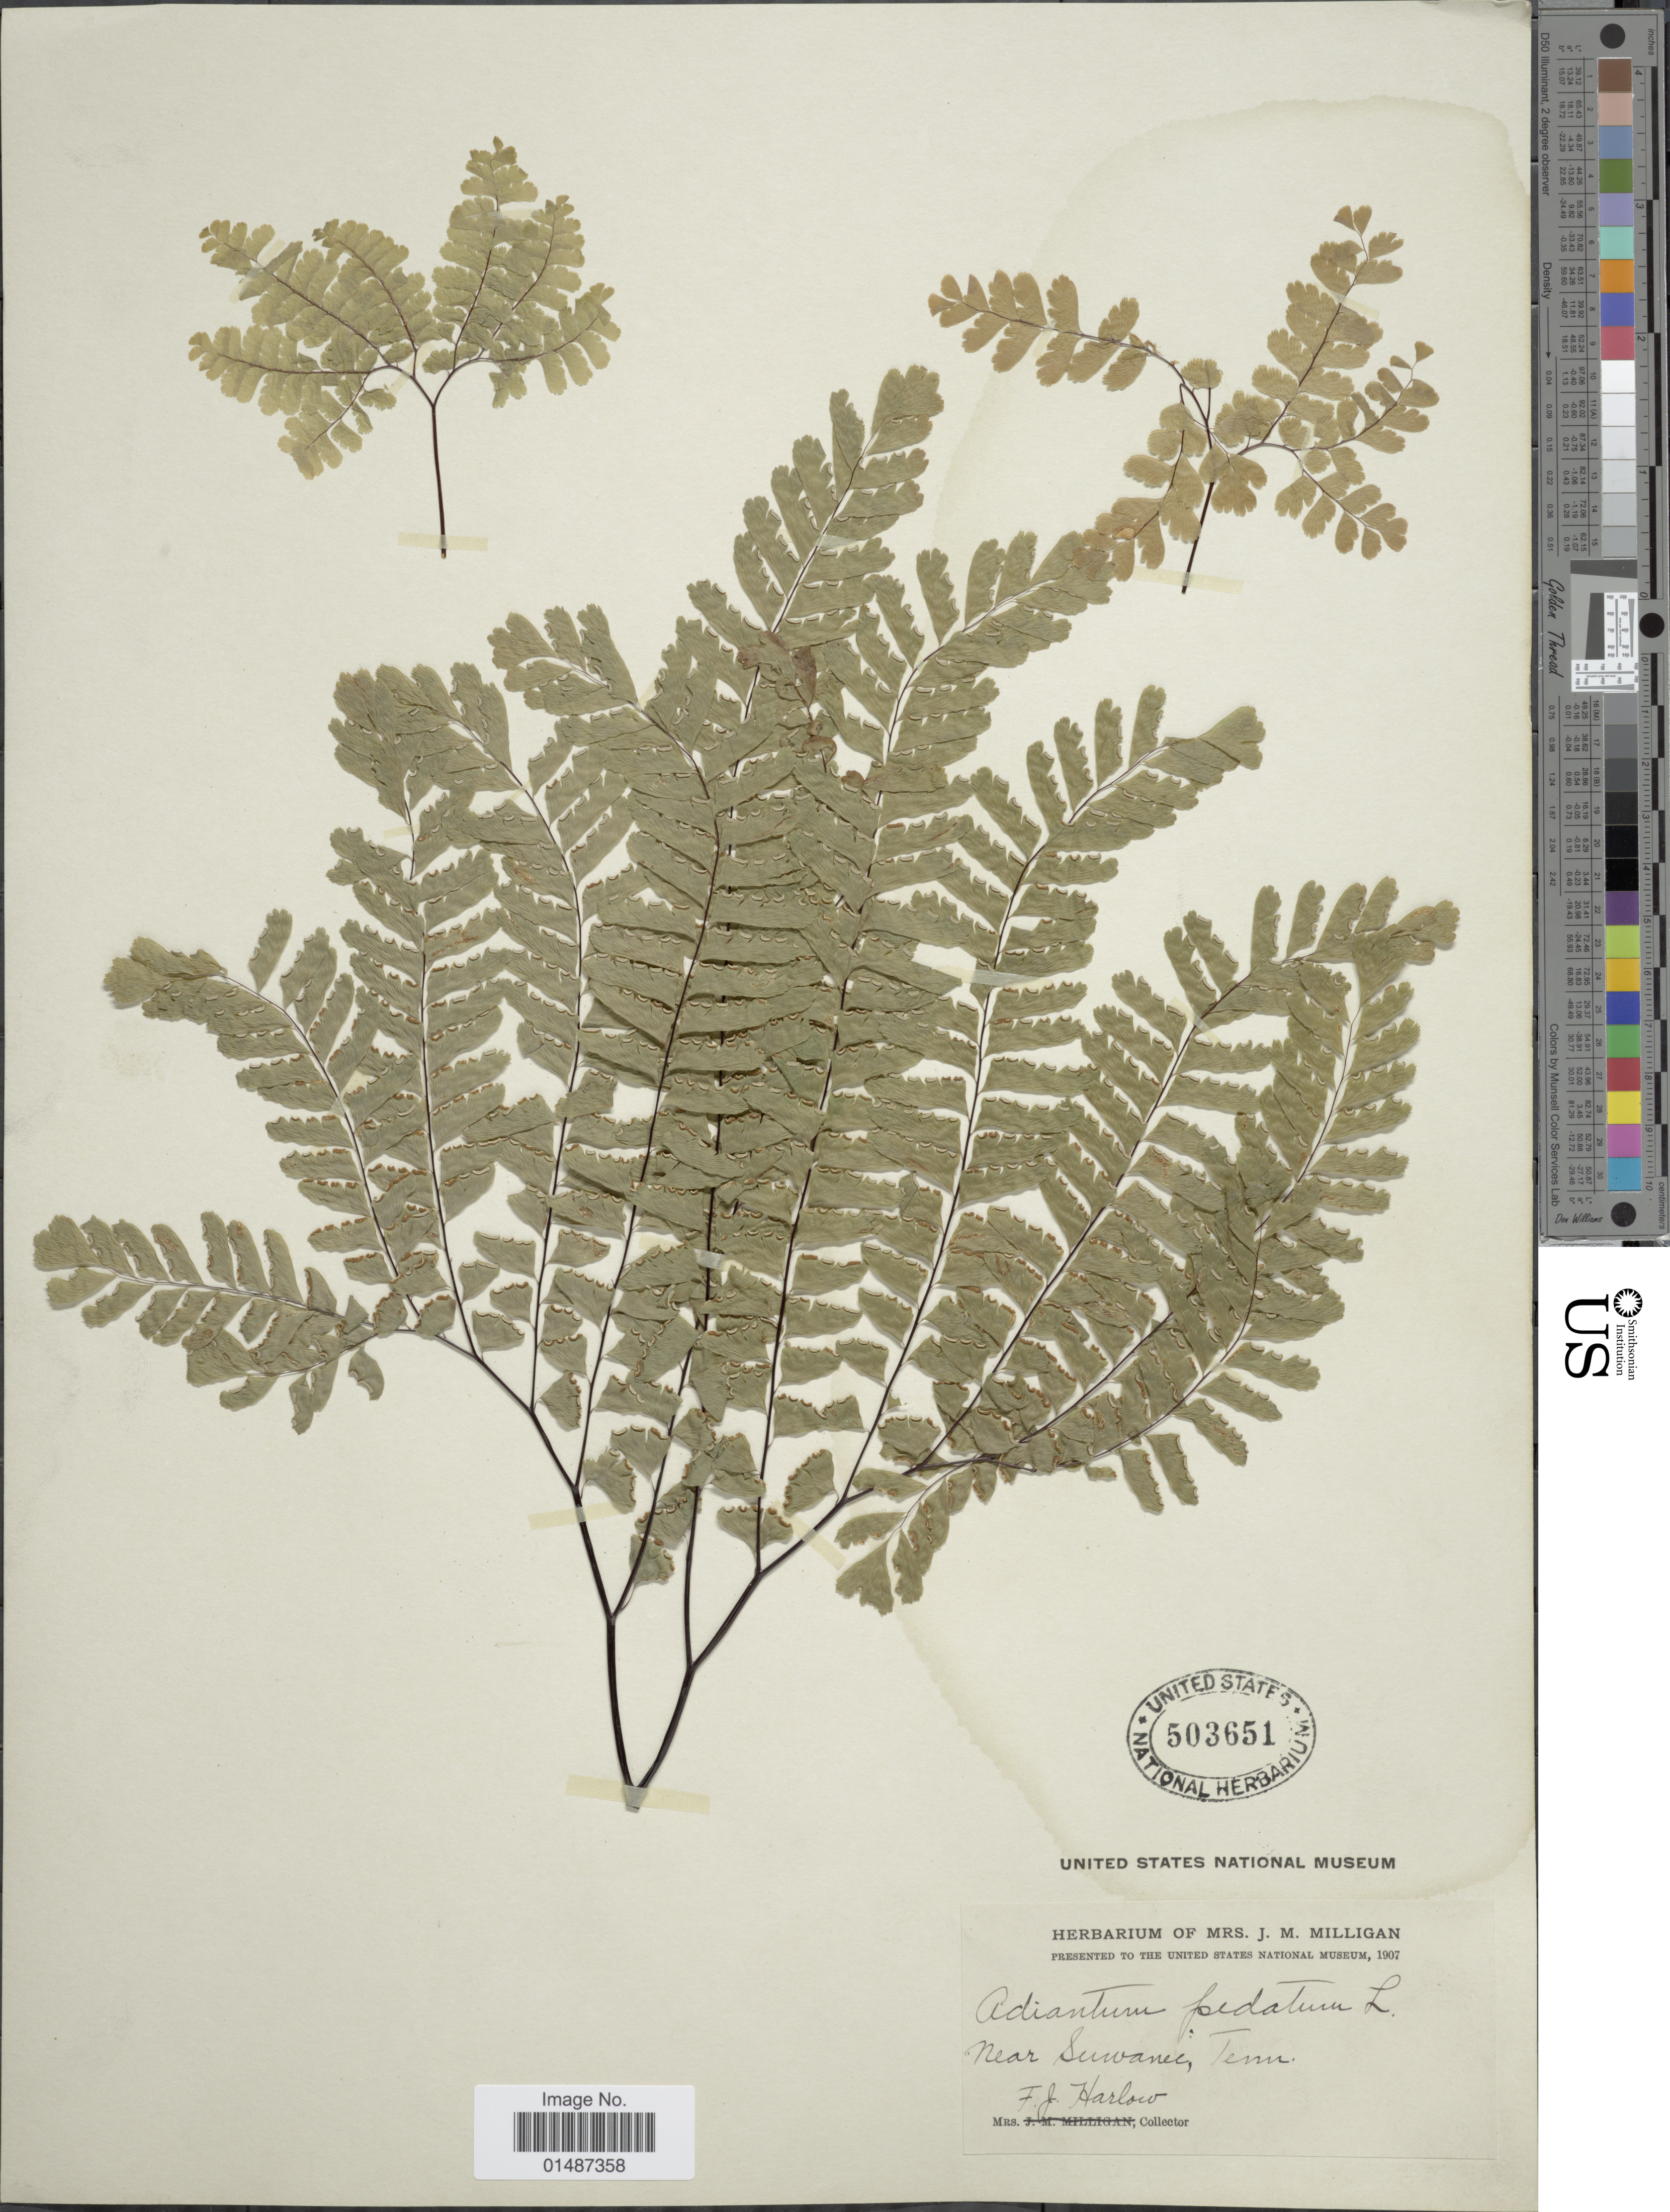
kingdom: Plantae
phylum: Tracheophyta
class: Polypodiopsida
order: Polypodiales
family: Pteridaceae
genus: Adiantum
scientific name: Adiantum pedatum var. pedatum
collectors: F. Harlow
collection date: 1907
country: United States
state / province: Tennessee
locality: Near Sewanee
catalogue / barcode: US 503651